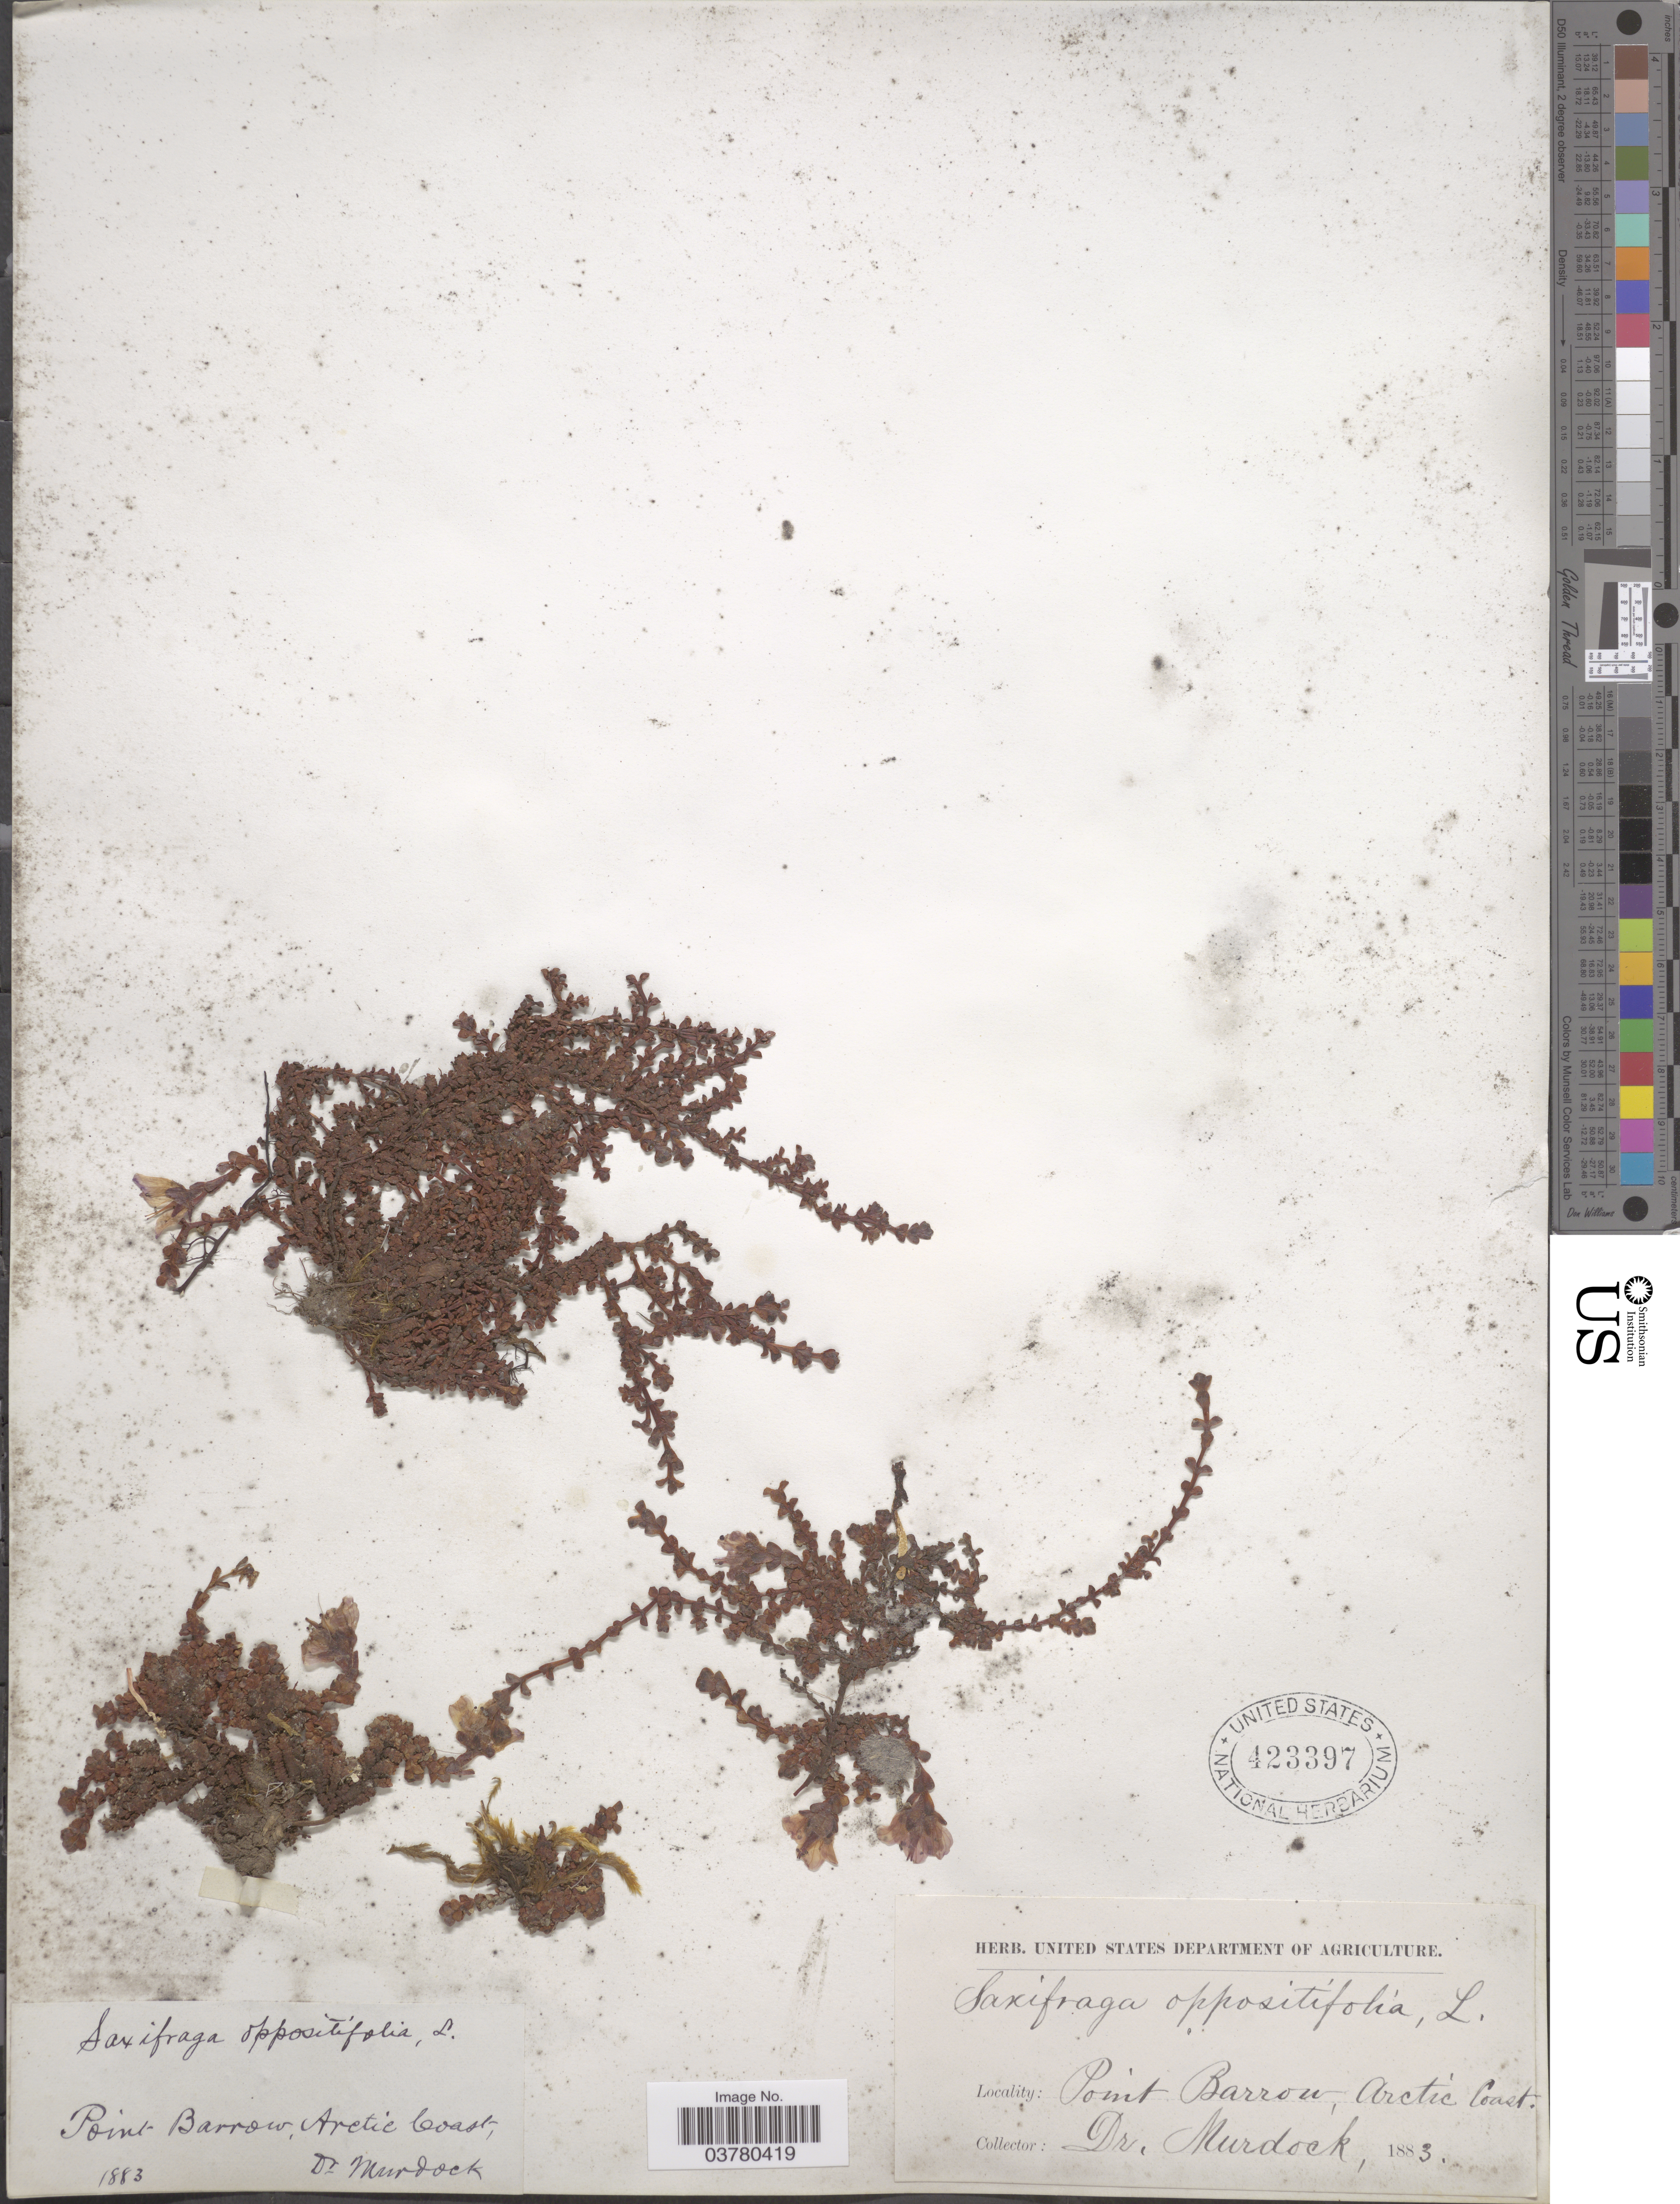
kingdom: Plantae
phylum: Tracheophyta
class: Magnoliopsida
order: Saxifragales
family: Saxifragaceae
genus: Saxifraga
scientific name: Saxifraga oppositifolia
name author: L.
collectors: -. Murdock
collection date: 1883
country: United States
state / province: Alaska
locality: Point Barrow, Arctic Coast.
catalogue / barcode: US 423397